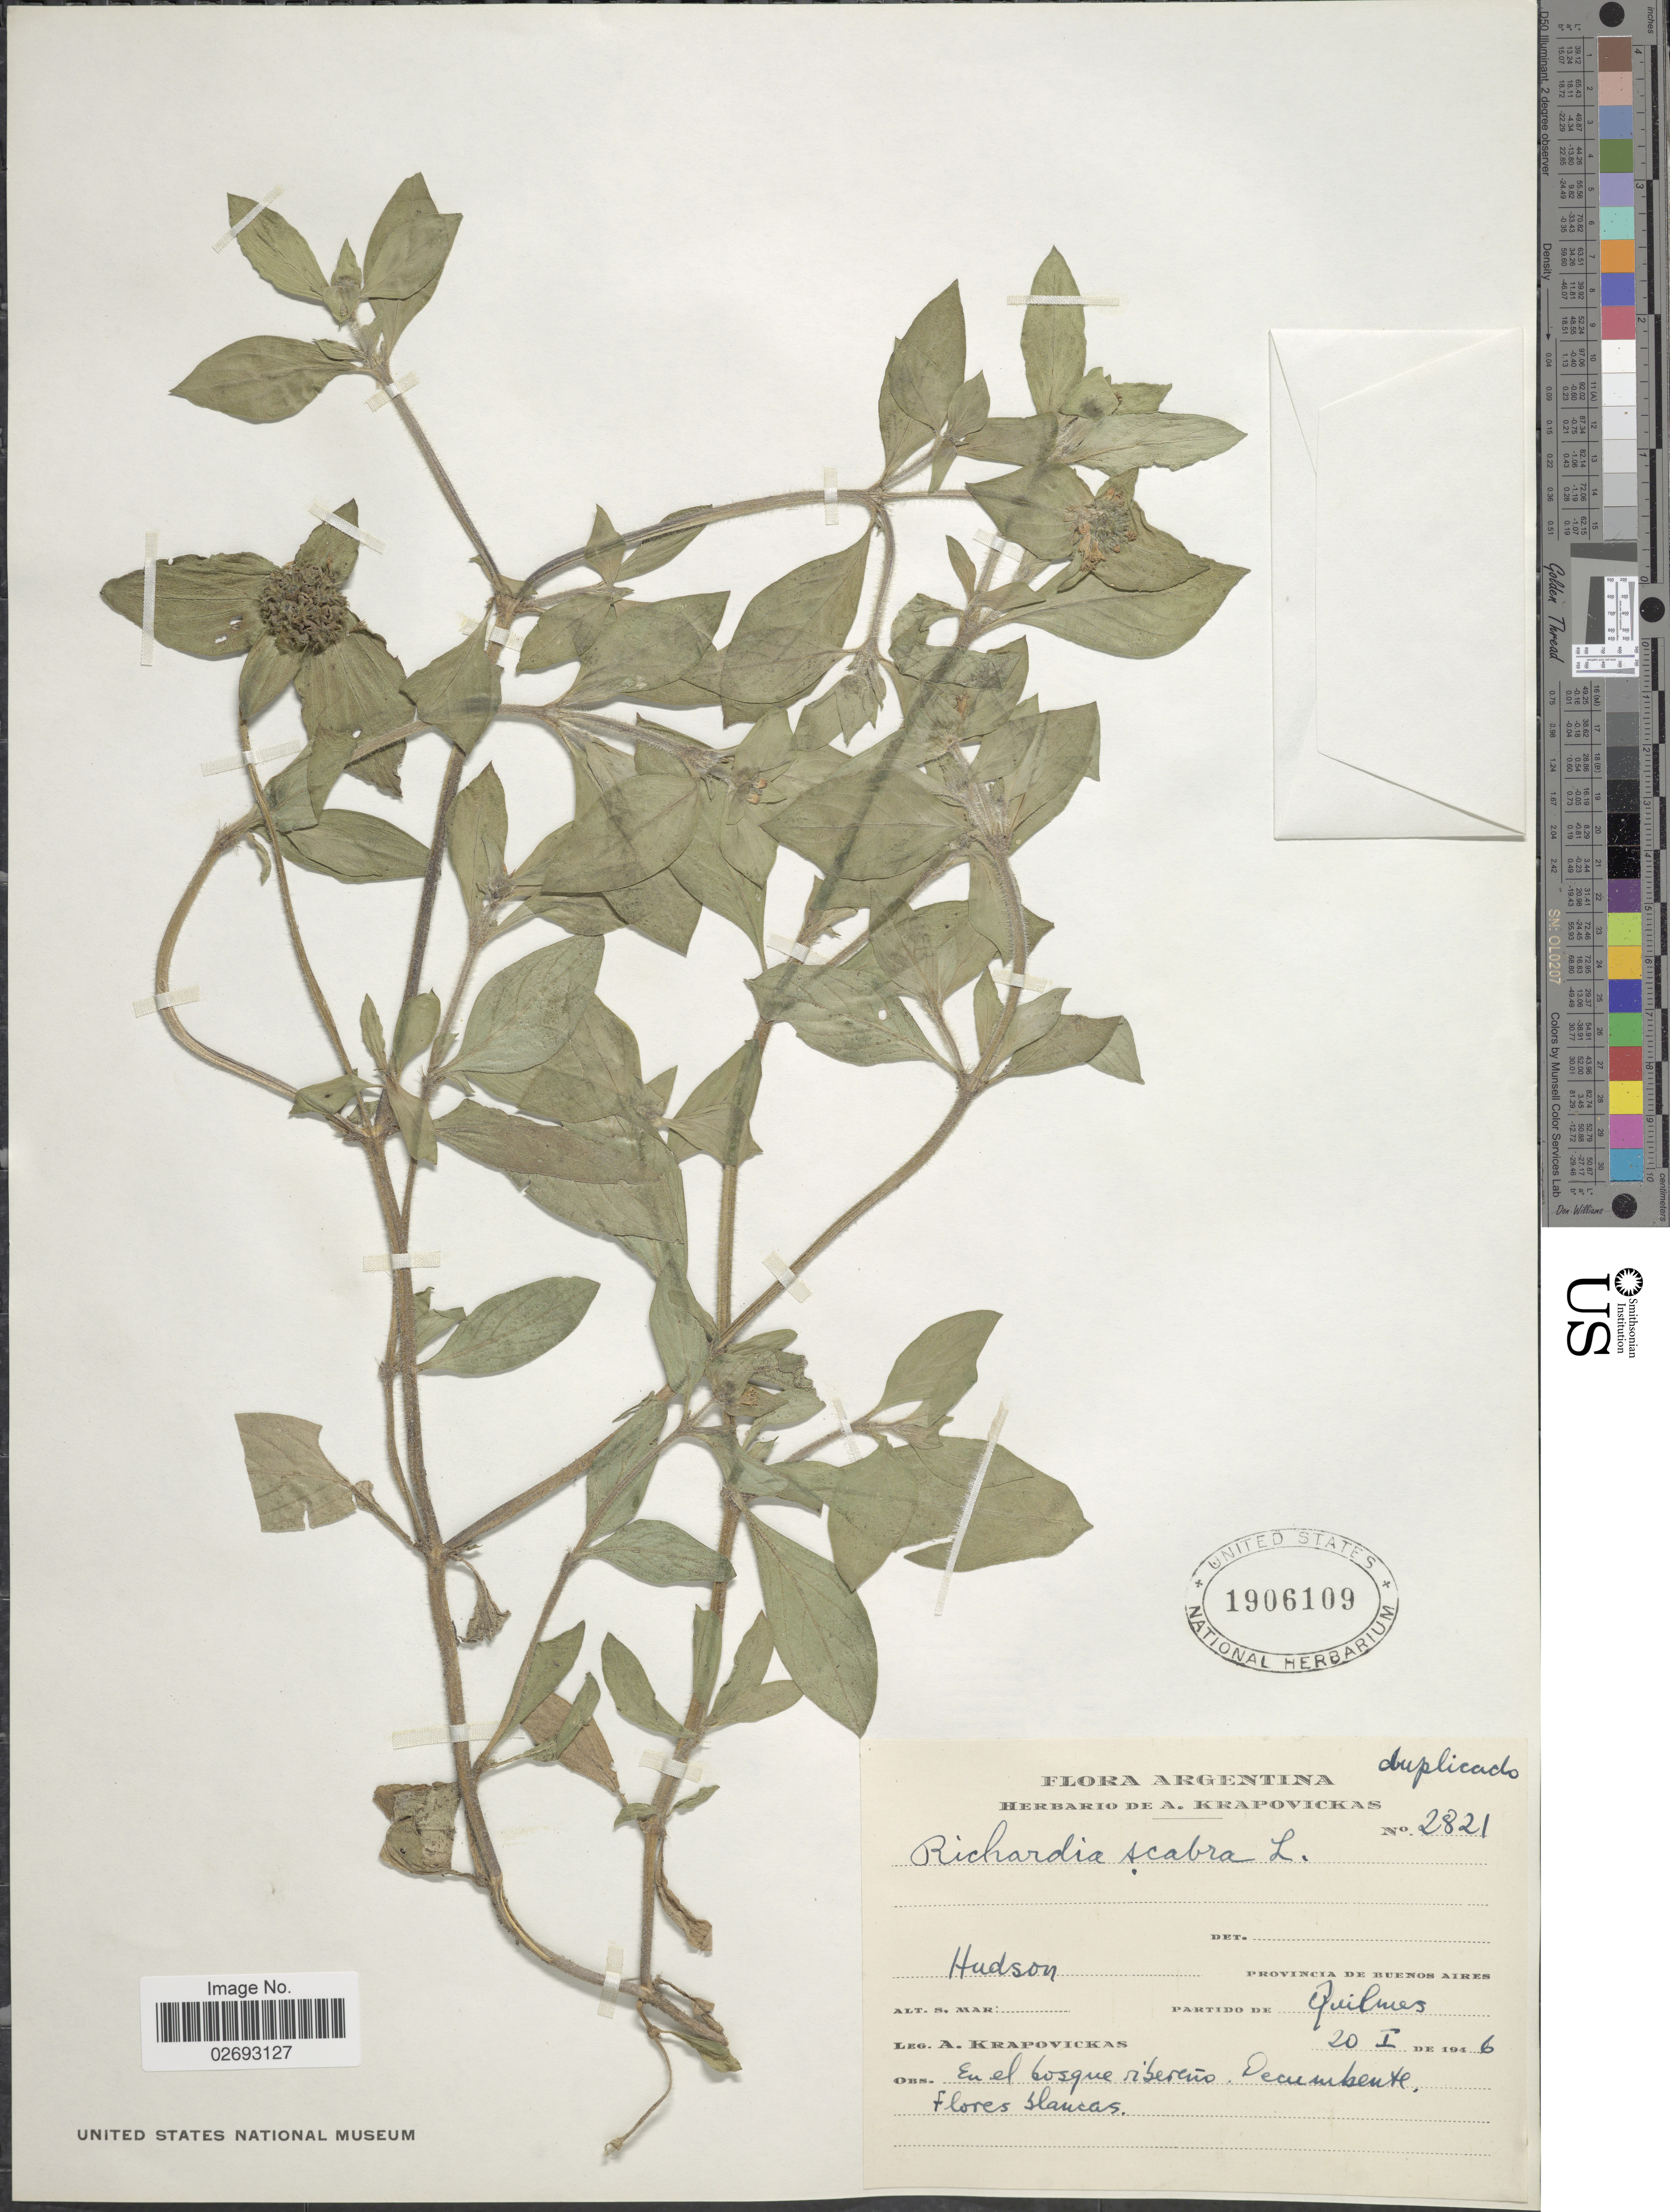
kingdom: Plantae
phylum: Tracheophyta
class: Magnoliopsida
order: Gentianales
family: Rubiaceae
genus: Richardia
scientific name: Richardia scabra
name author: L.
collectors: A. Krapovickas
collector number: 2821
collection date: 1946-01-20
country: Argentina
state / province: Buenos Aires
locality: Hudson. Partido Quilmes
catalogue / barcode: US 1906109